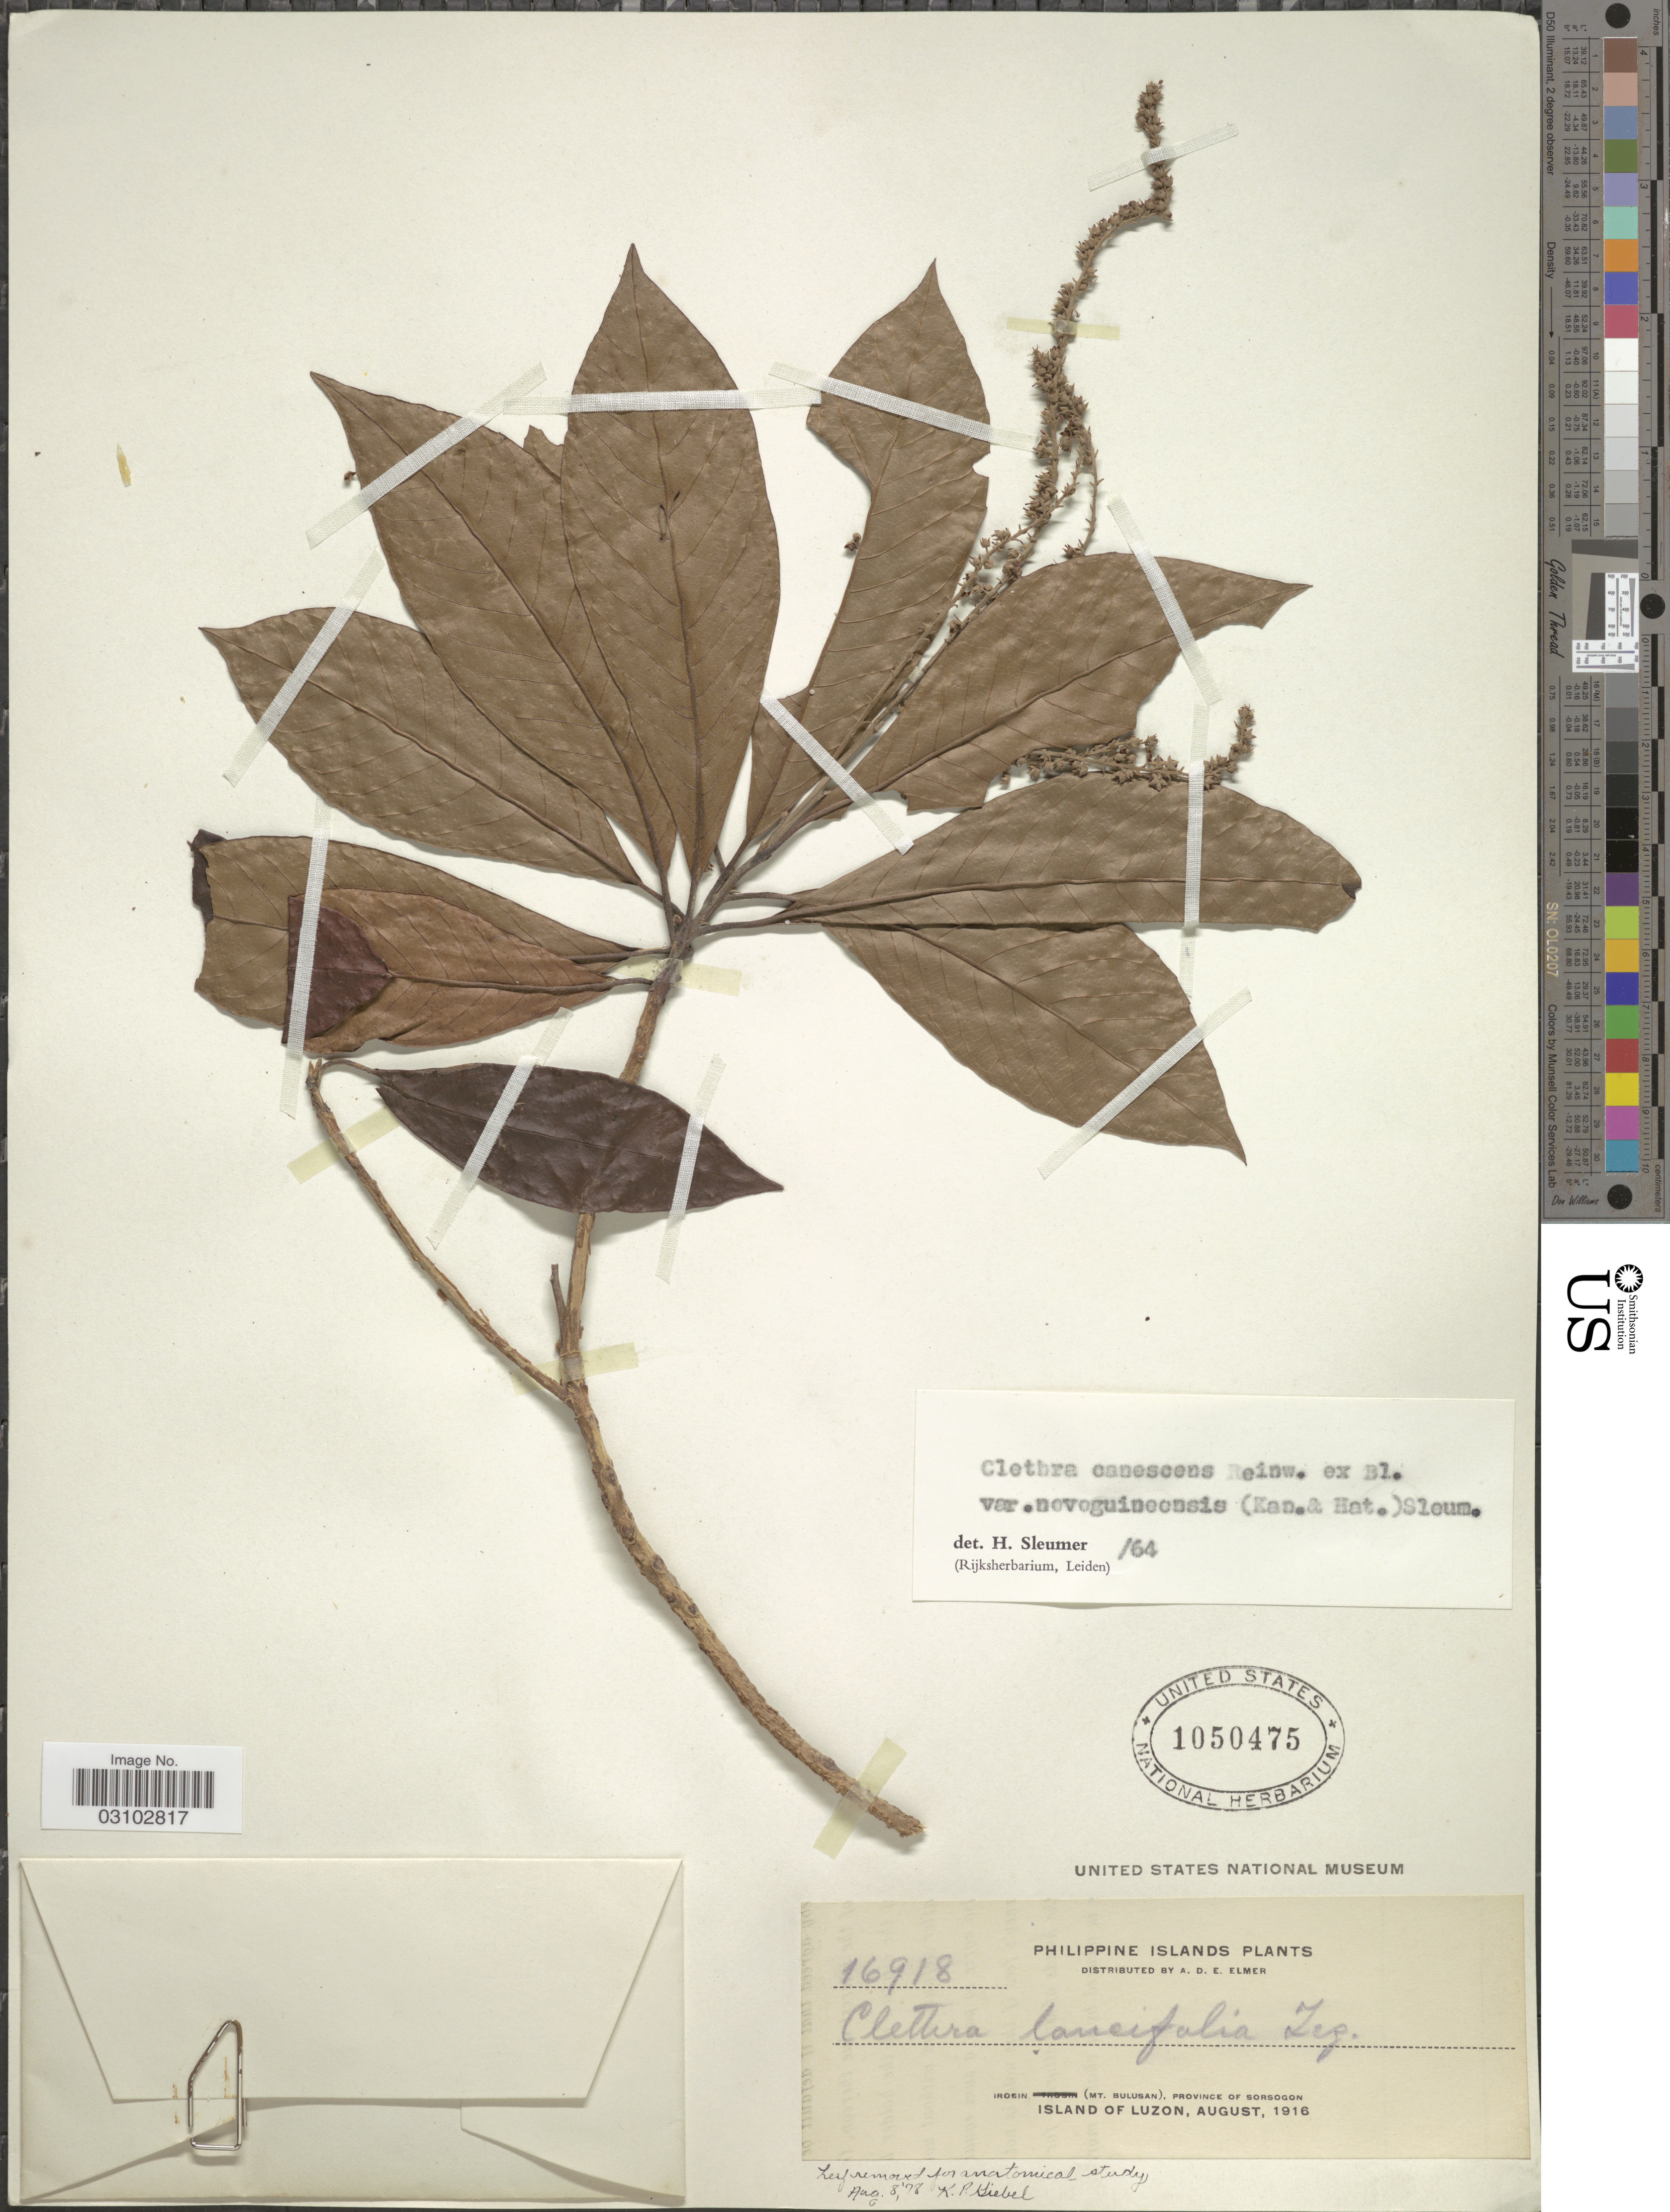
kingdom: Plantae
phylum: Tracheophyta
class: Magnoliopsida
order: Ericales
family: Clethraceae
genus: Clethra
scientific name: Clethra canescens var. novoguineensis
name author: (Kaneh. & Hatus.) Sleumer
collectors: A. D. E. Elmer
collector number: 16918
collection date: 1916-08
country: Philippines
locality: Philippine Islands. Irosin (Mt. Bulusan), Province of Sorsogan, Island of Luzon.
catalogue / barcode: US 1050475